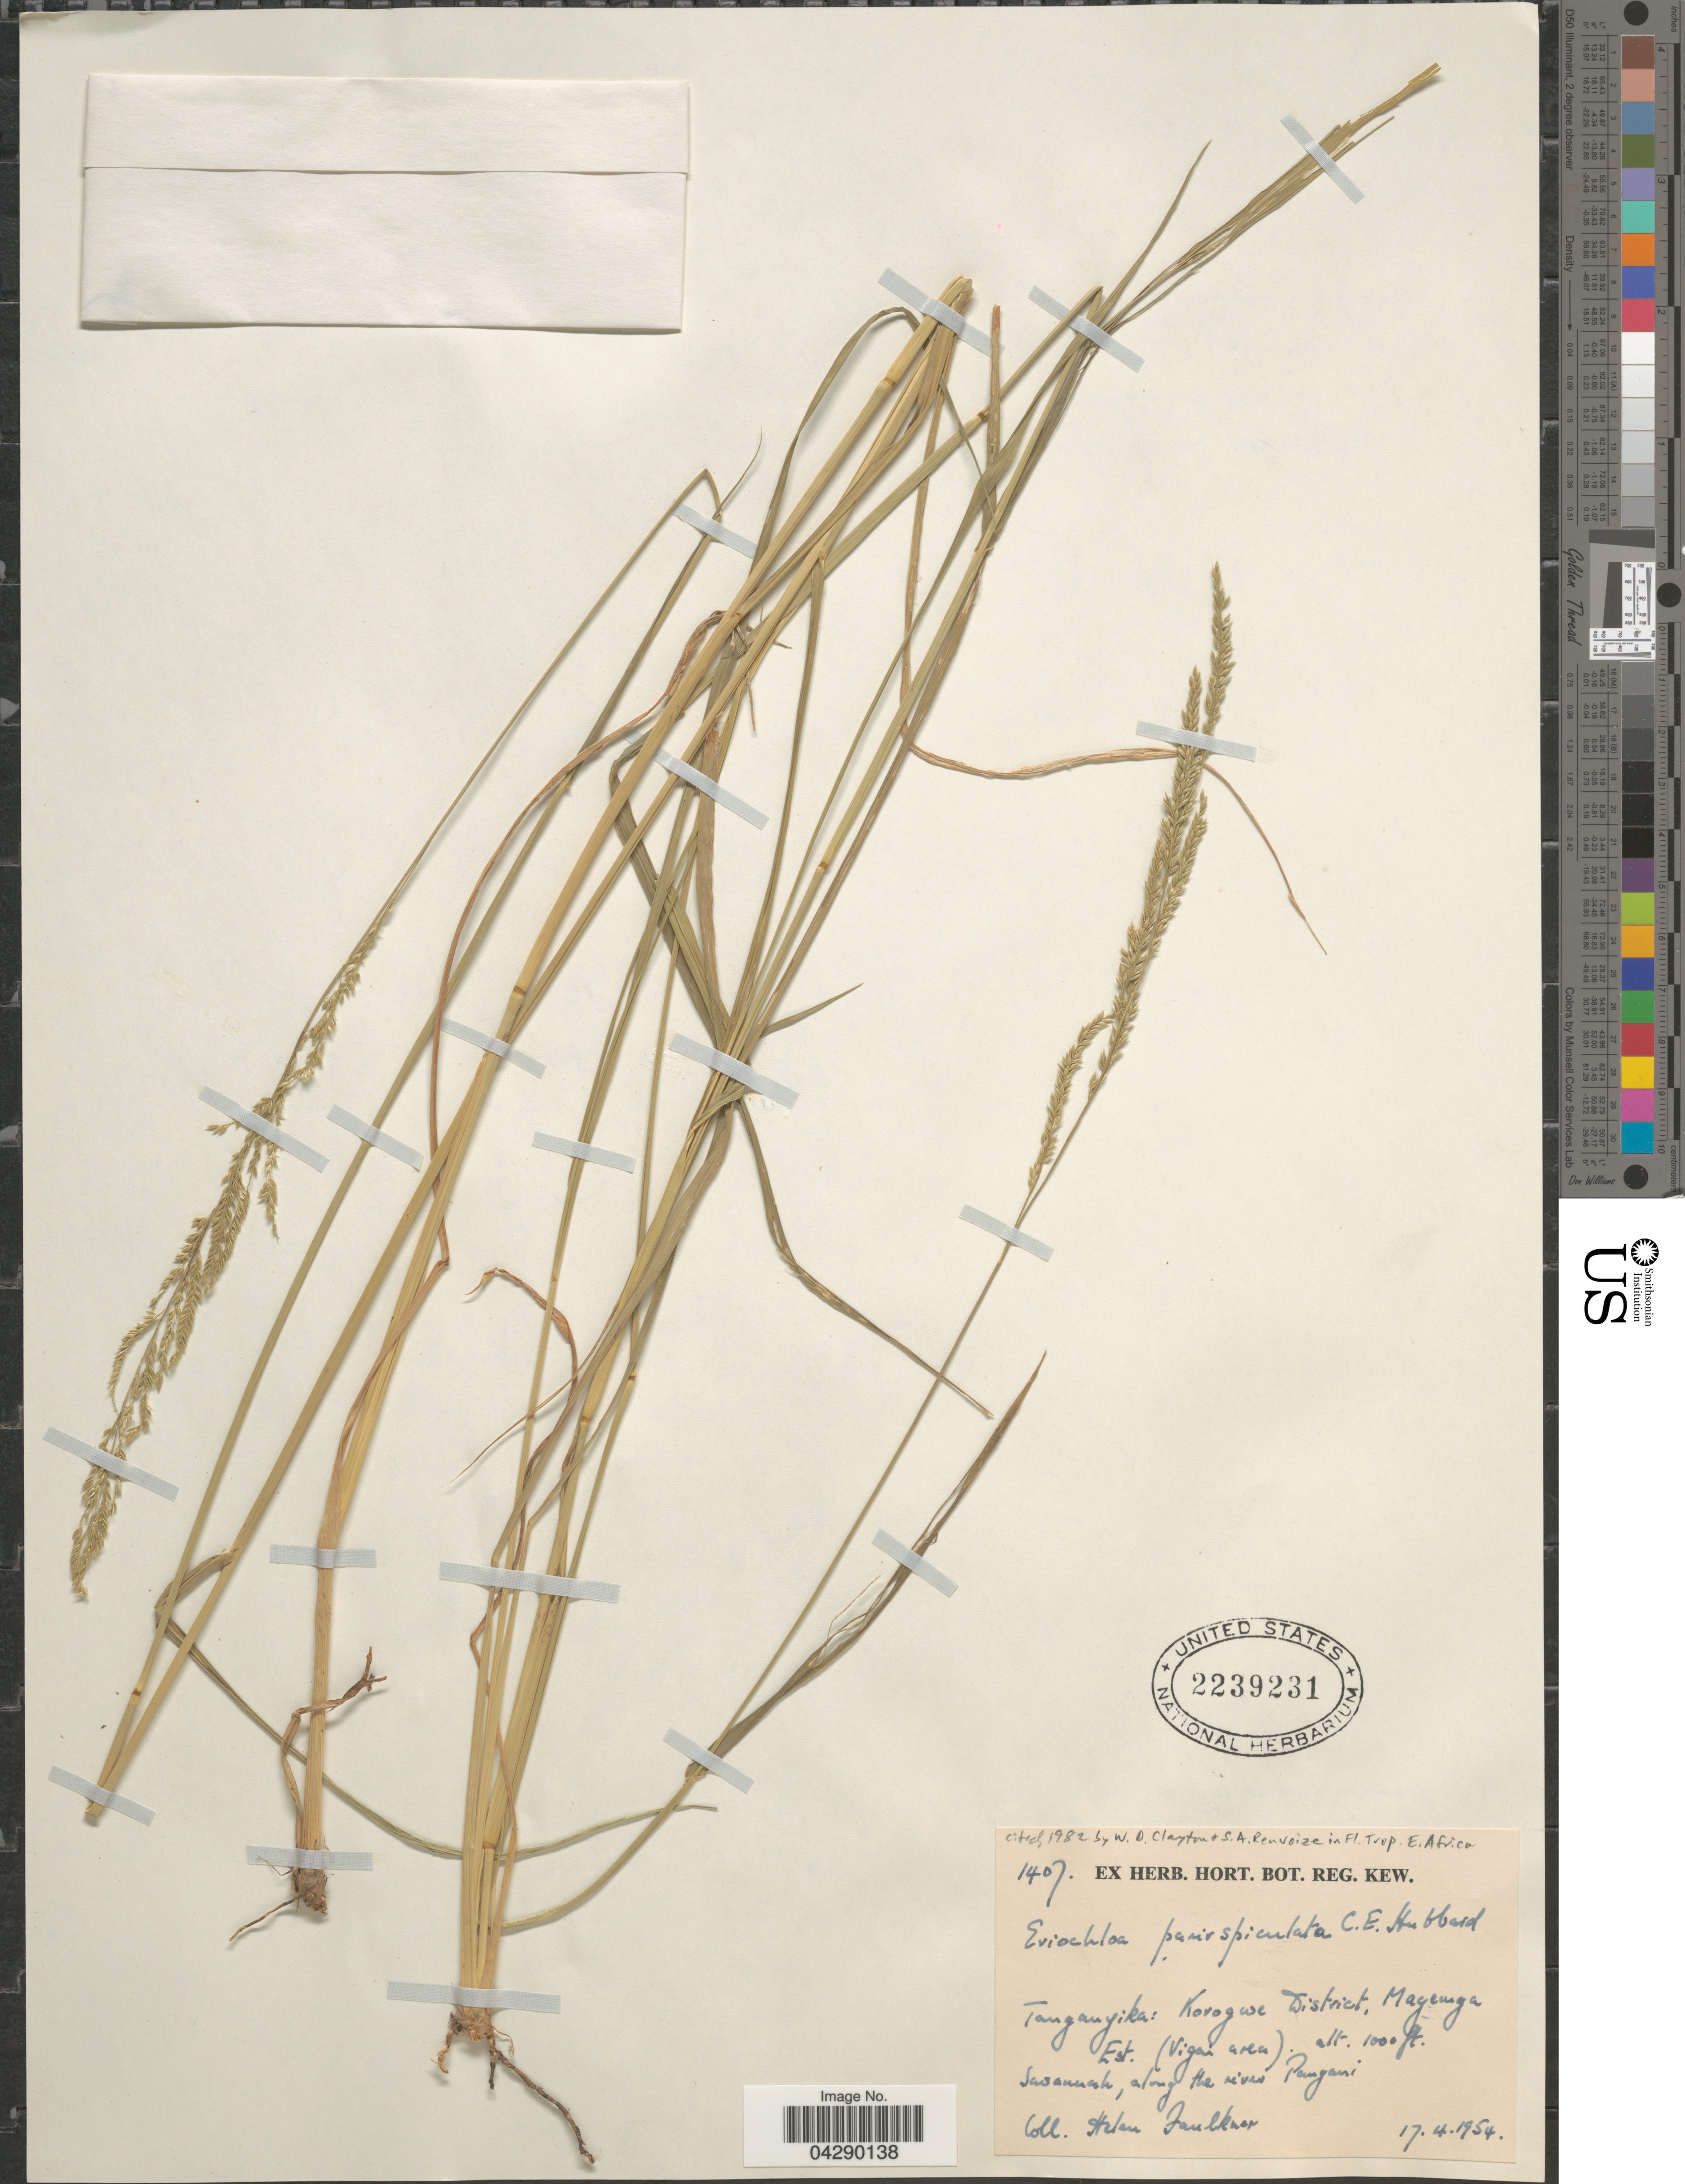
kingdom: Plantae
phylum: Tracheophyta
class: Liliopsida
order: Poales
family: Poaceae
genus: Eriochloa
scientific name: Eriochloa parvispiculata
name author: C. E. Hubb.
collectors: H. Faulkner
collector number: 1407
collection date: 1954-04-17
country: Tanzania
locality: Tanganyika: Korogwe District, Magemga Est. (Vigan area). Savannah, along the river Pangani.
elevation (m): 305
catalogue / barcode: US 2239231